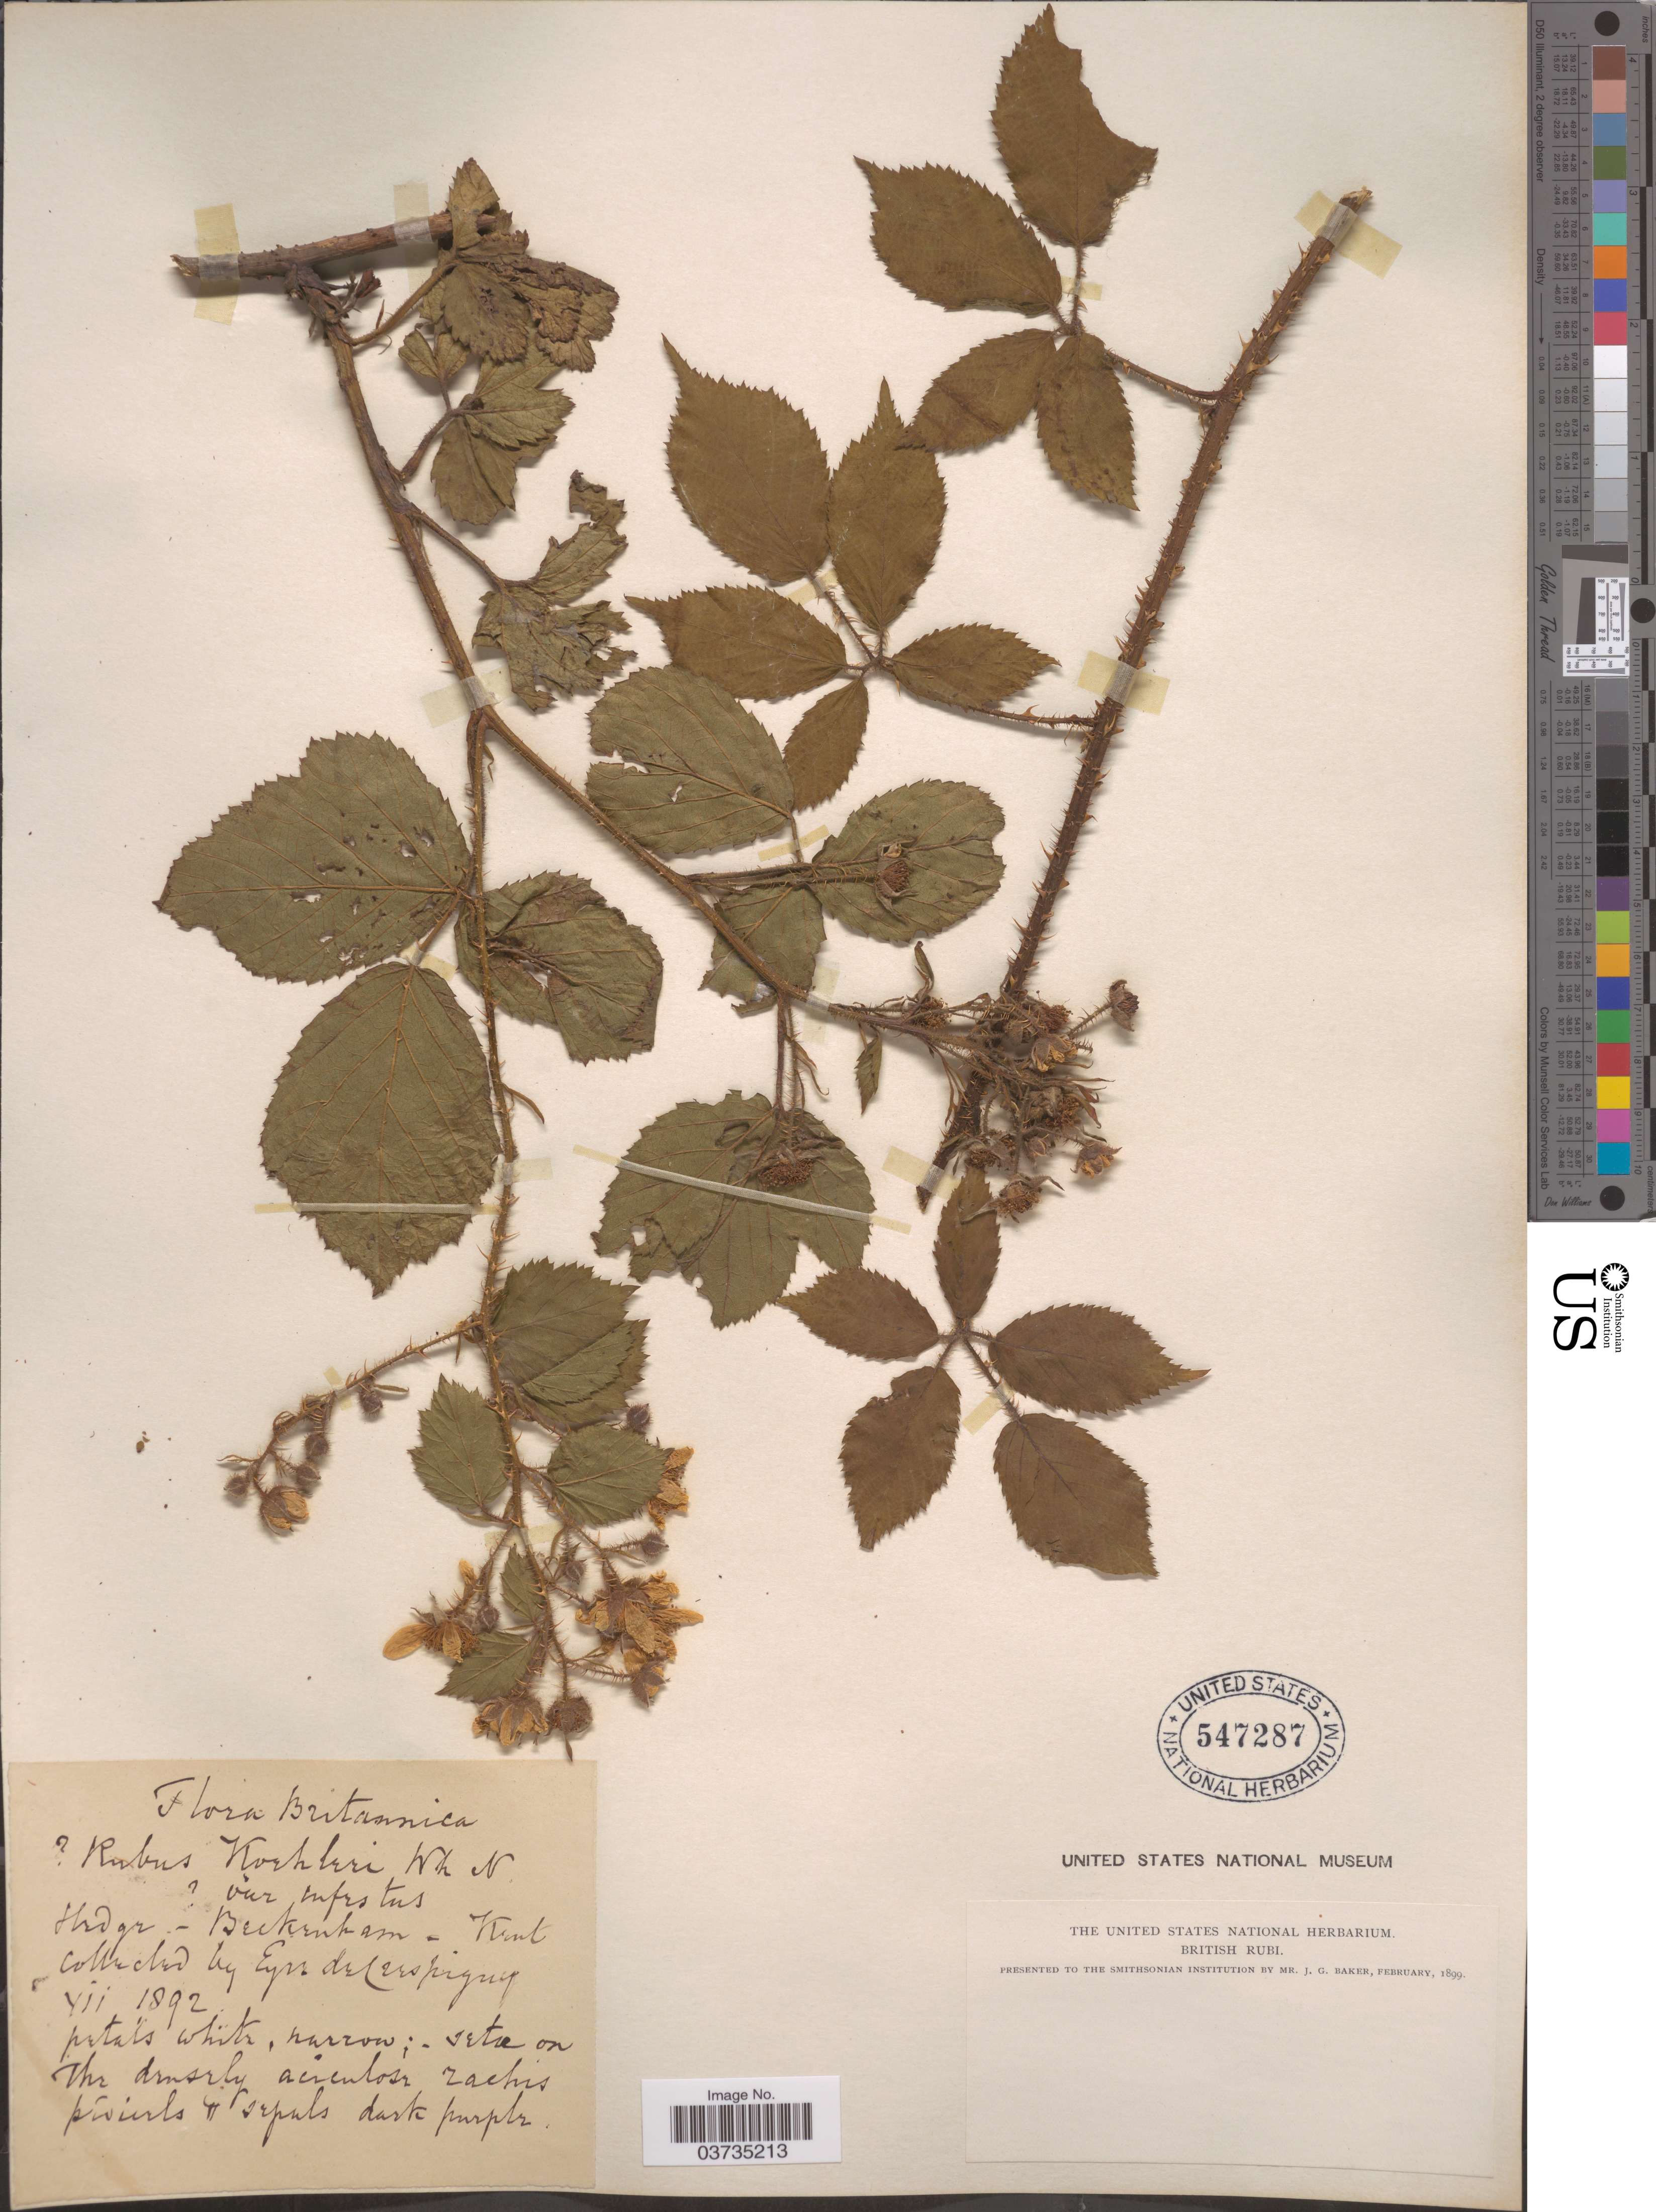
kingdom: Plantae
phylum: Tracheophyta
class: Magnoliopsida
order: Rosales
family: Rosaceae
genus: Rubus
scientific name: Rubus tardus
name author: W.C.R. Watson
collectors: E. de Crespigny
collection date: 1892-07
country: United Kingdom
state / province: England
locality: Britannica. Hedge-Beckenham-Kent.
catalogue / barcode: US 547287